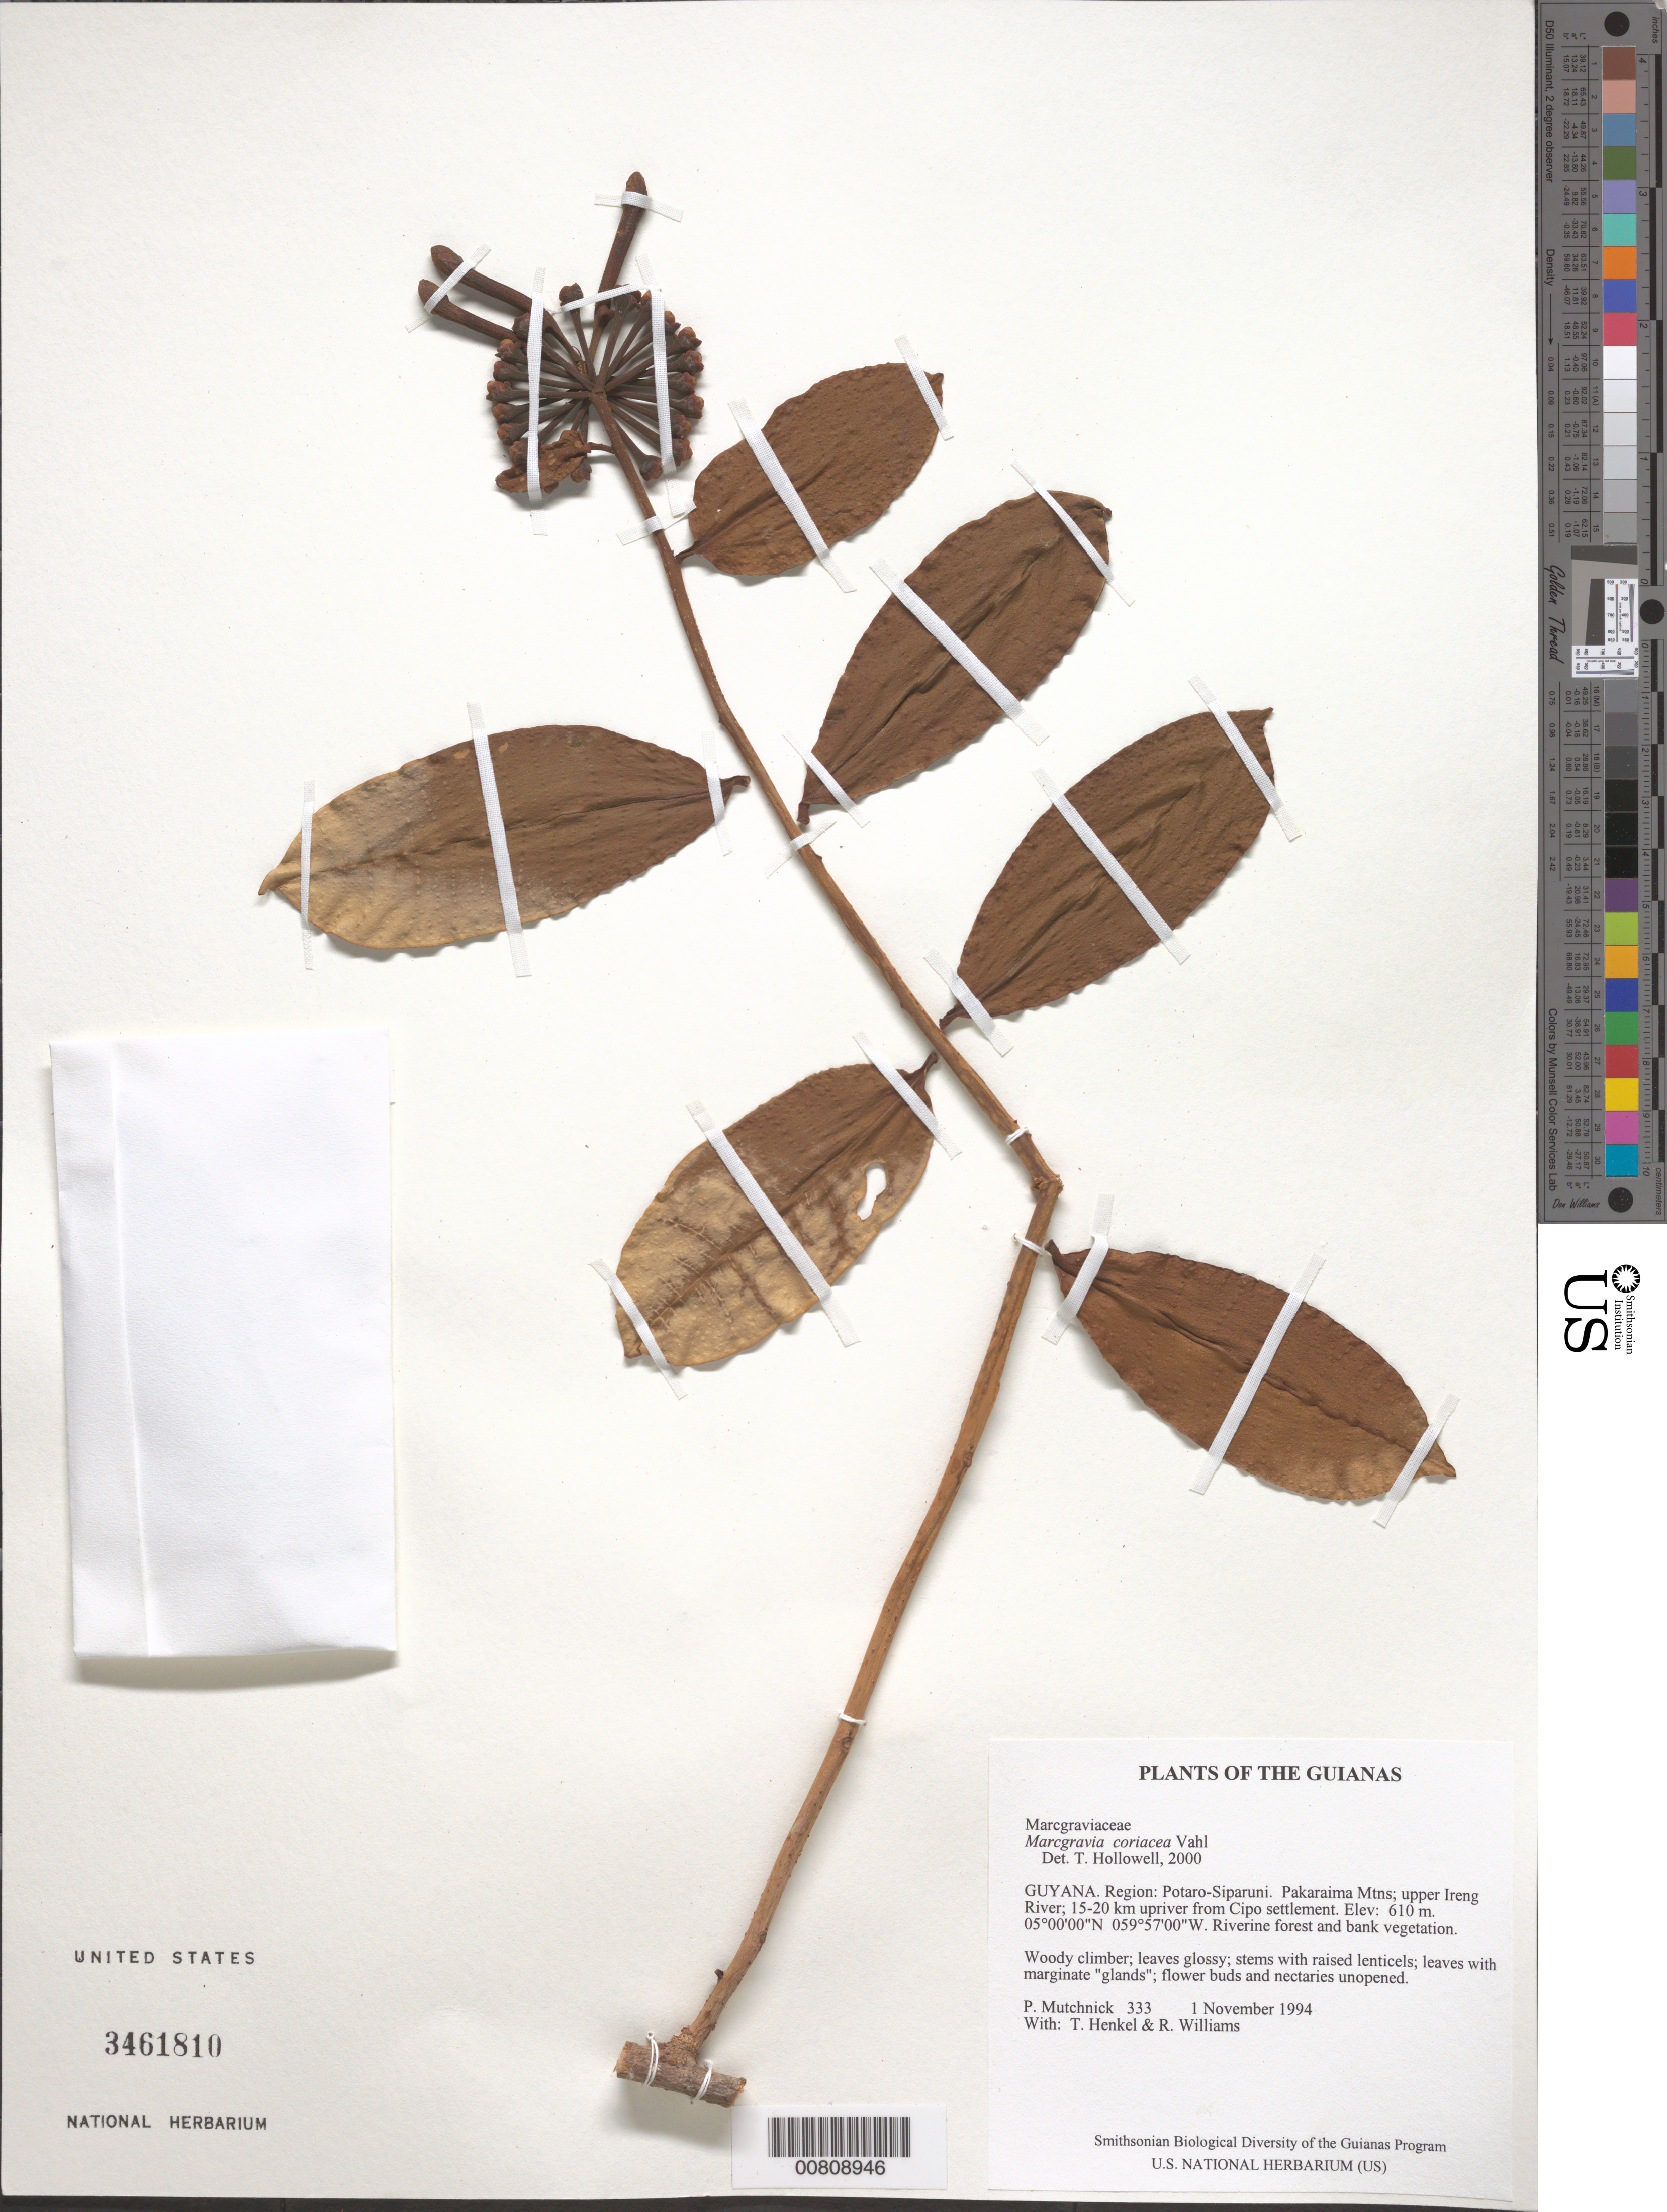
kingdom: Plantae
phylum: Tracheophyta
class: Magnoliopsida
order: Ericales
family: Marcgraviaceae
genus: Marcgravia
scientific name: Marcgravia coriacea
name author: Vahl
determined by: Hollowell, T. H., (BOT), Smithsonian Institution - National Museum of Natural History (UNITED STATES)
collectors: P. Mutchnick, T. Henkel & R. Williams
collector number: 333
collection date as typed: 1 November 1994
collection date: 1994-11-01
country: Guyana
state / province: Potaro-Siparuni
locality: Pakaraima Mtns; upper Ireng River; 15-20 km upriver from Cipo settlement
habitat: Riverine forest and bank vegetation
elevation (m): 610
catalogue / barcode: US 3461810